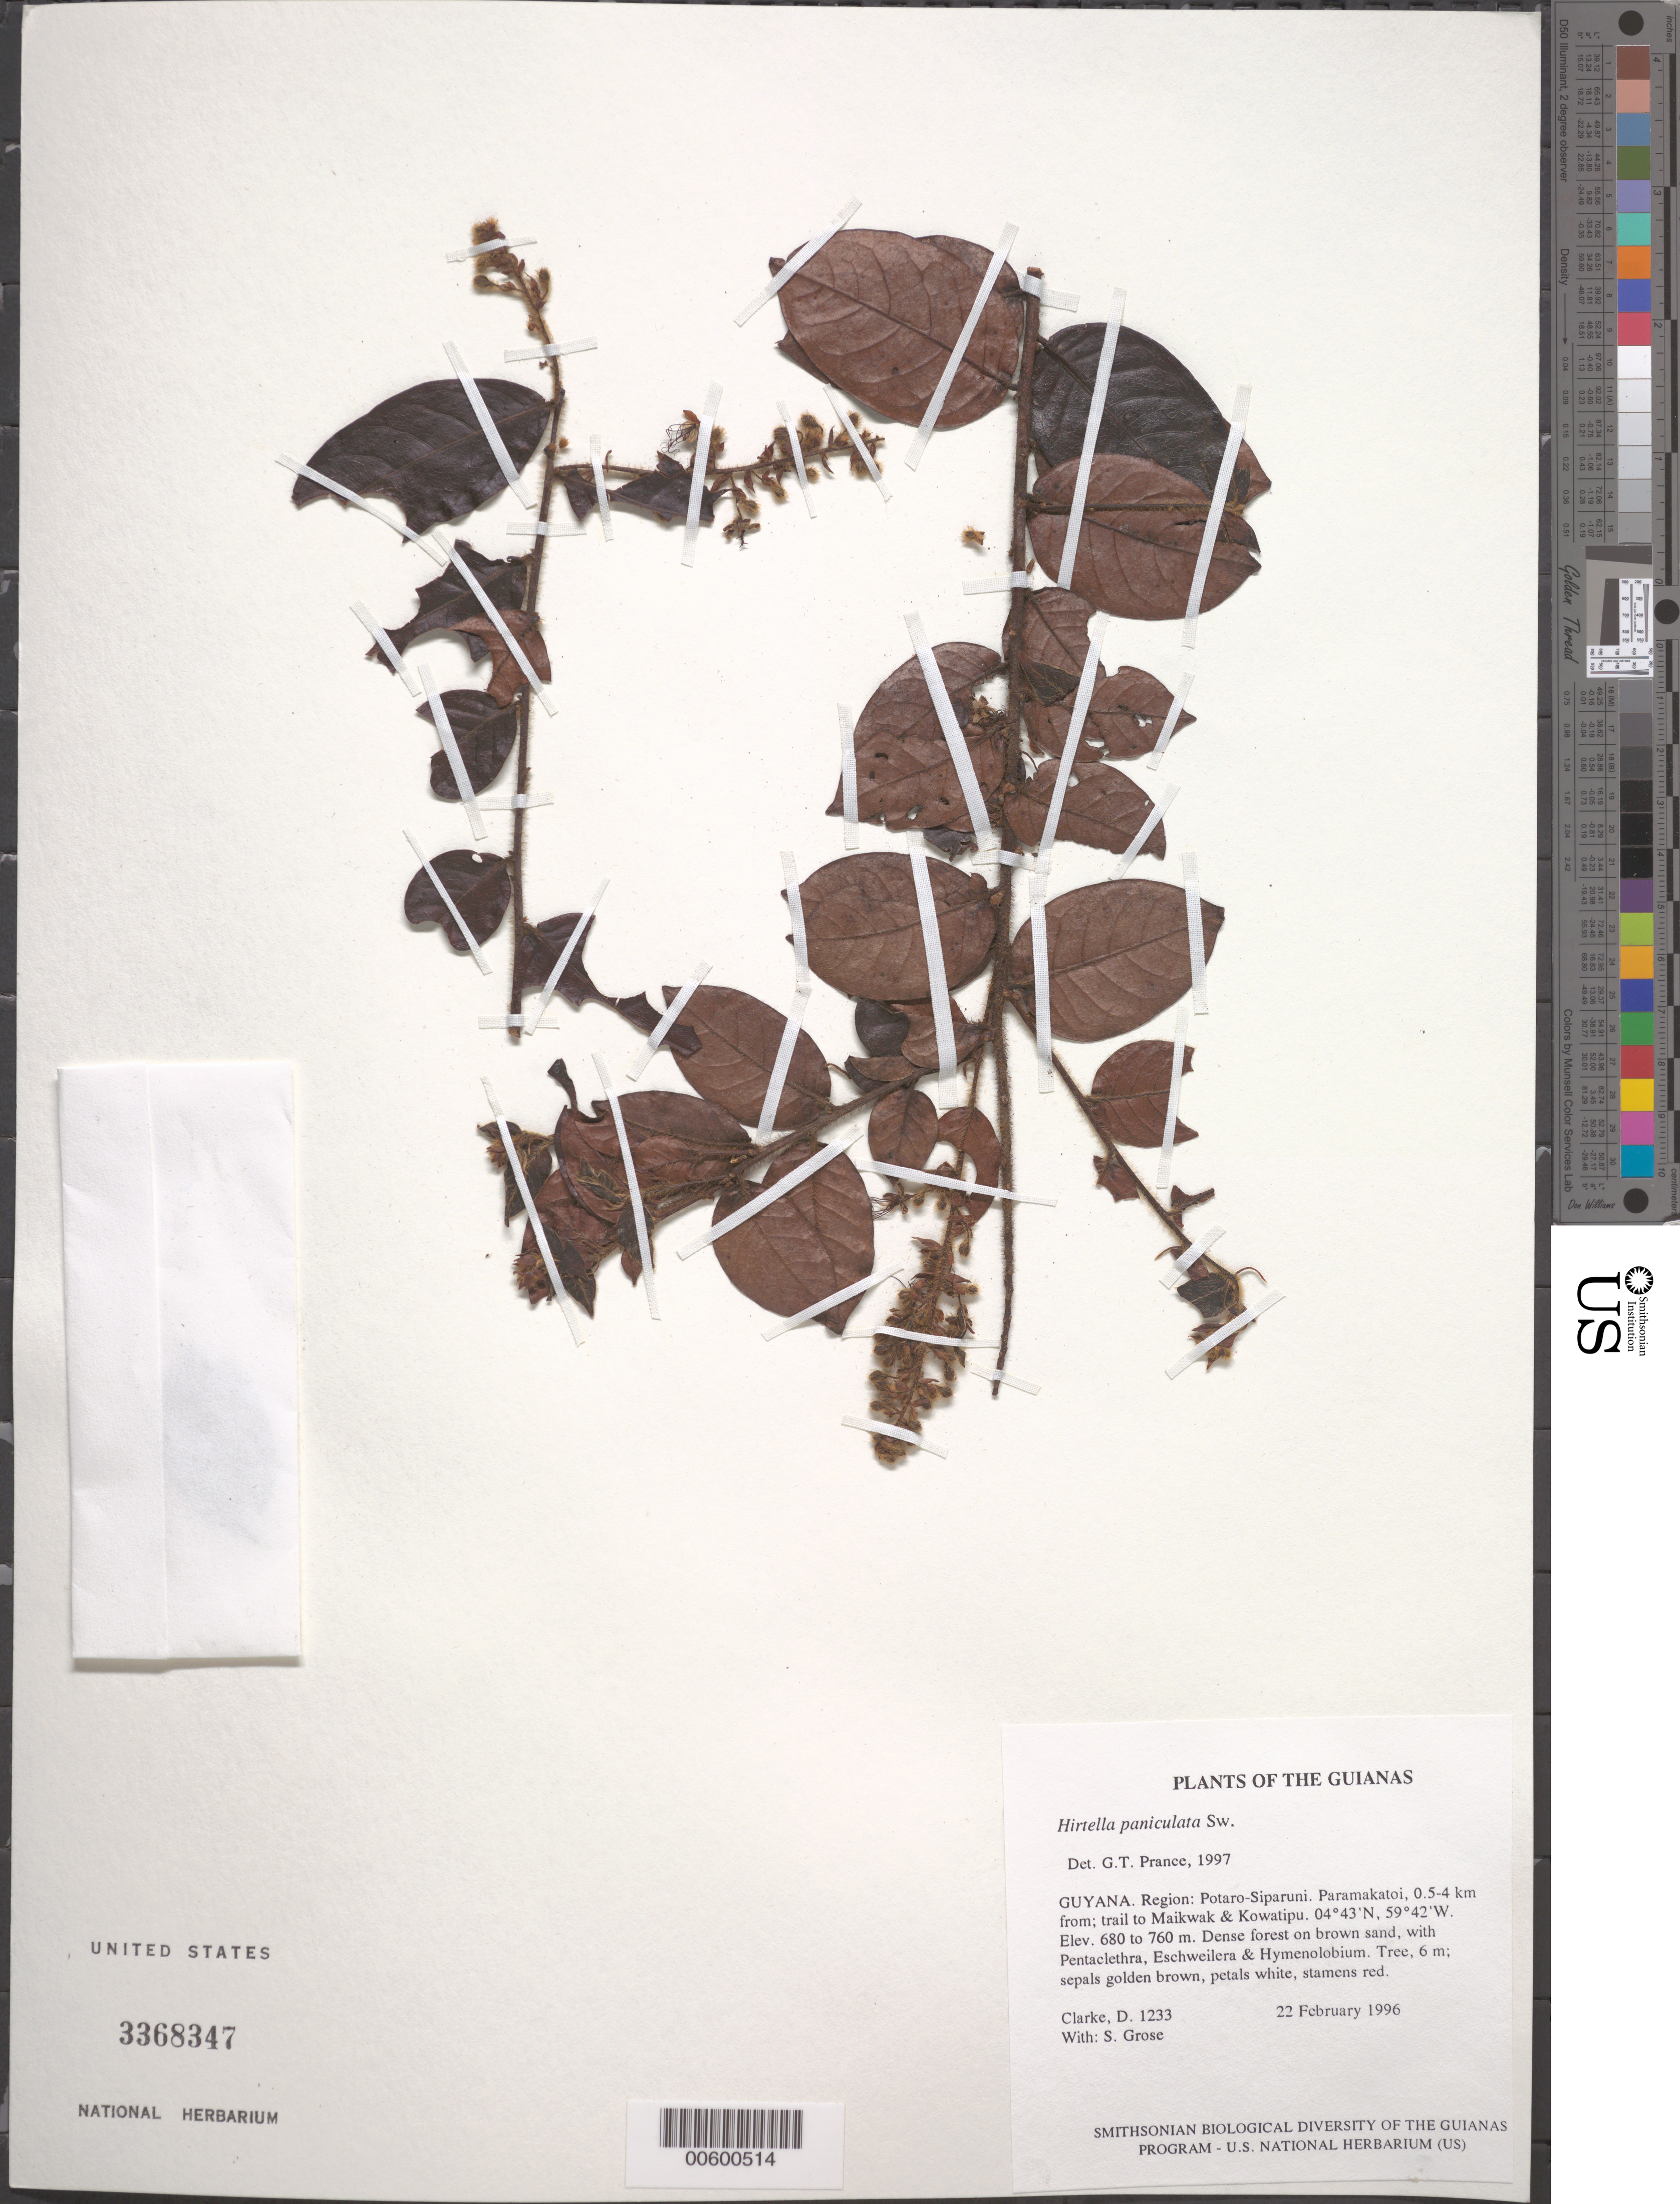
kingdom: Plantae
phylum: Tracheophyta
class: Magnoliopsida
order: Malpighiales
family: Chrysobalanaceae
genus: Hirtella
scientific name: Hirtella paniculata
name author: Sw.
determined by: Prance, G. T.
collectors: H. D. Clarke & S. Grose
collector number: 1233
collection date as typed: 22 February 1996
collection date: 1996-02-22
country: Guyana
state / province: Potaro-Siparuni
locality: Paramakatoi, 0.5-4 km from; trail to Maikwak & Kowatipu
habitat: Dense forest on brown sand, with Pentaclethra, Eschweilera & Hymenolobium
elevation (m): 680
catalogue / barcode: US 3368347